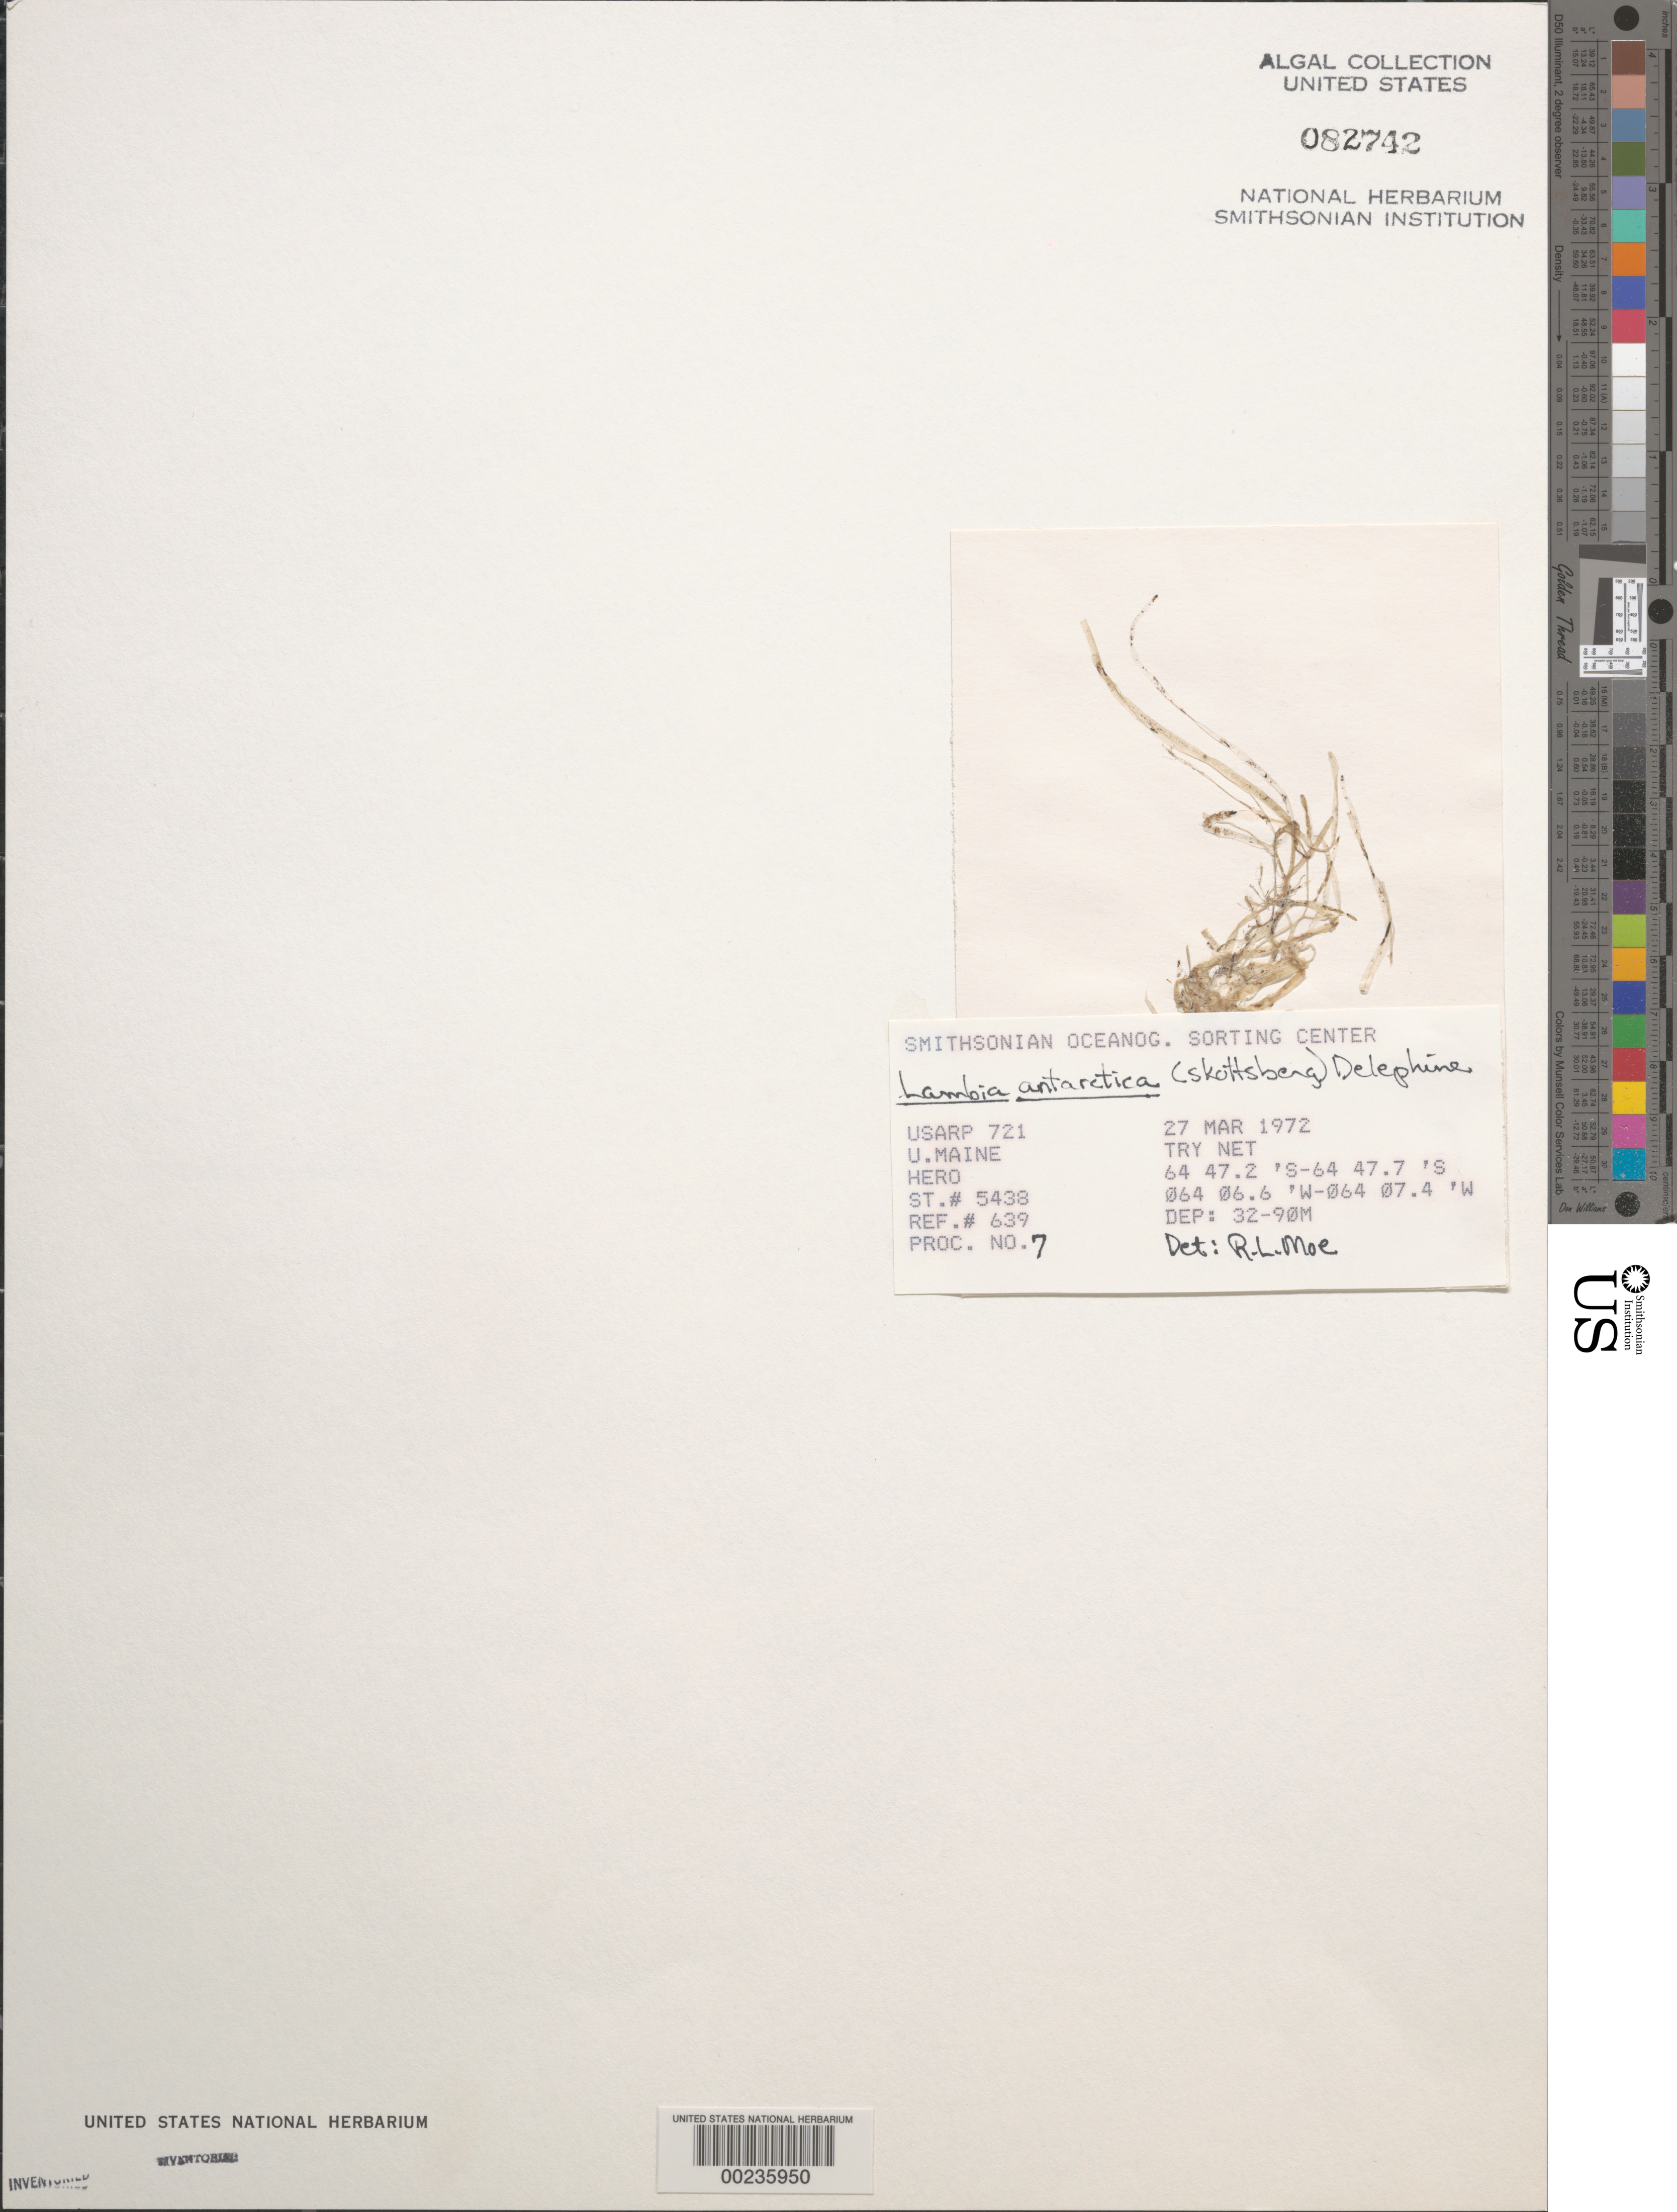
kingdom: Plantae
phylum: Chlorophyta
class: Ulvophyceae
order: Bryopsidales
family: Bryopsidaceae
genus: Lambia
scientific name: Lambia antarctica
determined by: Moe, R. L.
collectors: University of Maine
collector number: Station 5438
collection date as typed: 27 Mar 1972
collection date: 1972-03-27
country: Antarctica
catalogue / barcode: US 82742